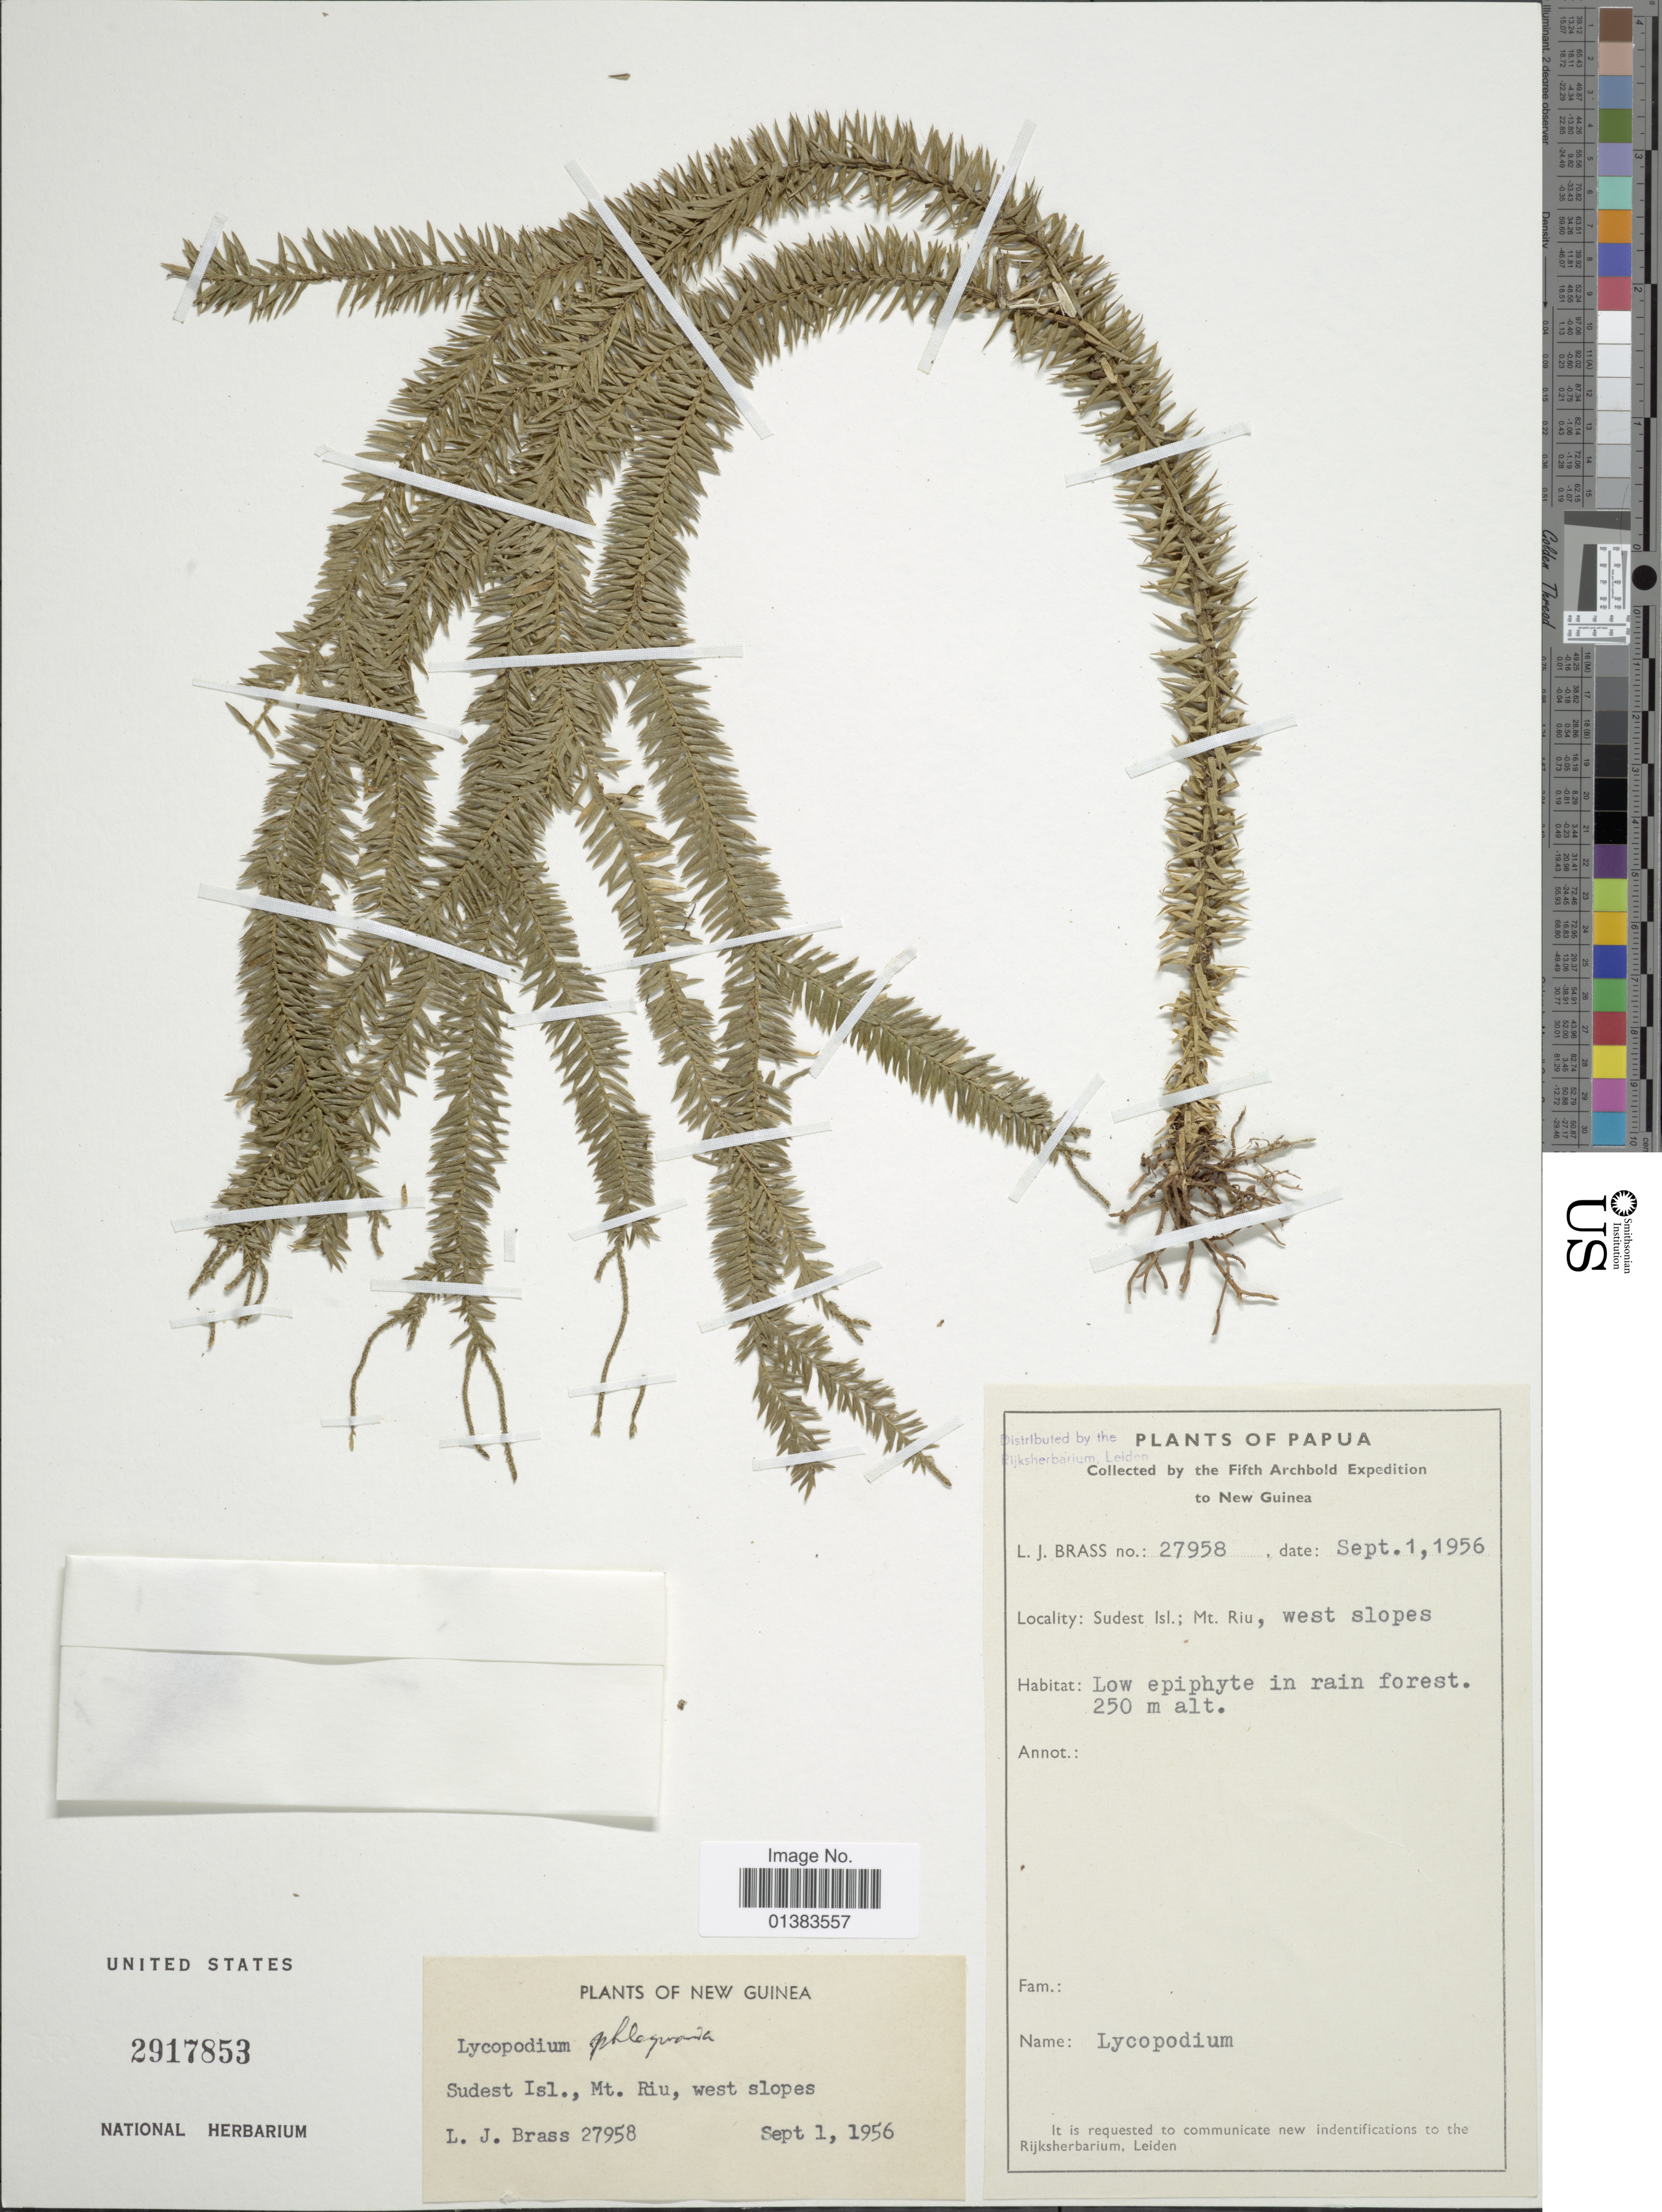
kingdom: Plantae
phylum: Tracheophyta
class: Lycopodiopsida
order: Lycopodiales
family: Lycopodiaceae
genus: Phlegmariurus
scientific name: Phlegmariurus horizontalis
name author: (Nessel) A. R. Field & Bostock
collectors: L. J. Brass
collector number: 27958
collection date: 1956-09-01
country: Papua New Guinea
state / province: Milne Bay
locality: Sudest Isl.; Mt. Riu, west slopes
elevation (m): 250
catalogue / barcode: US 2917853